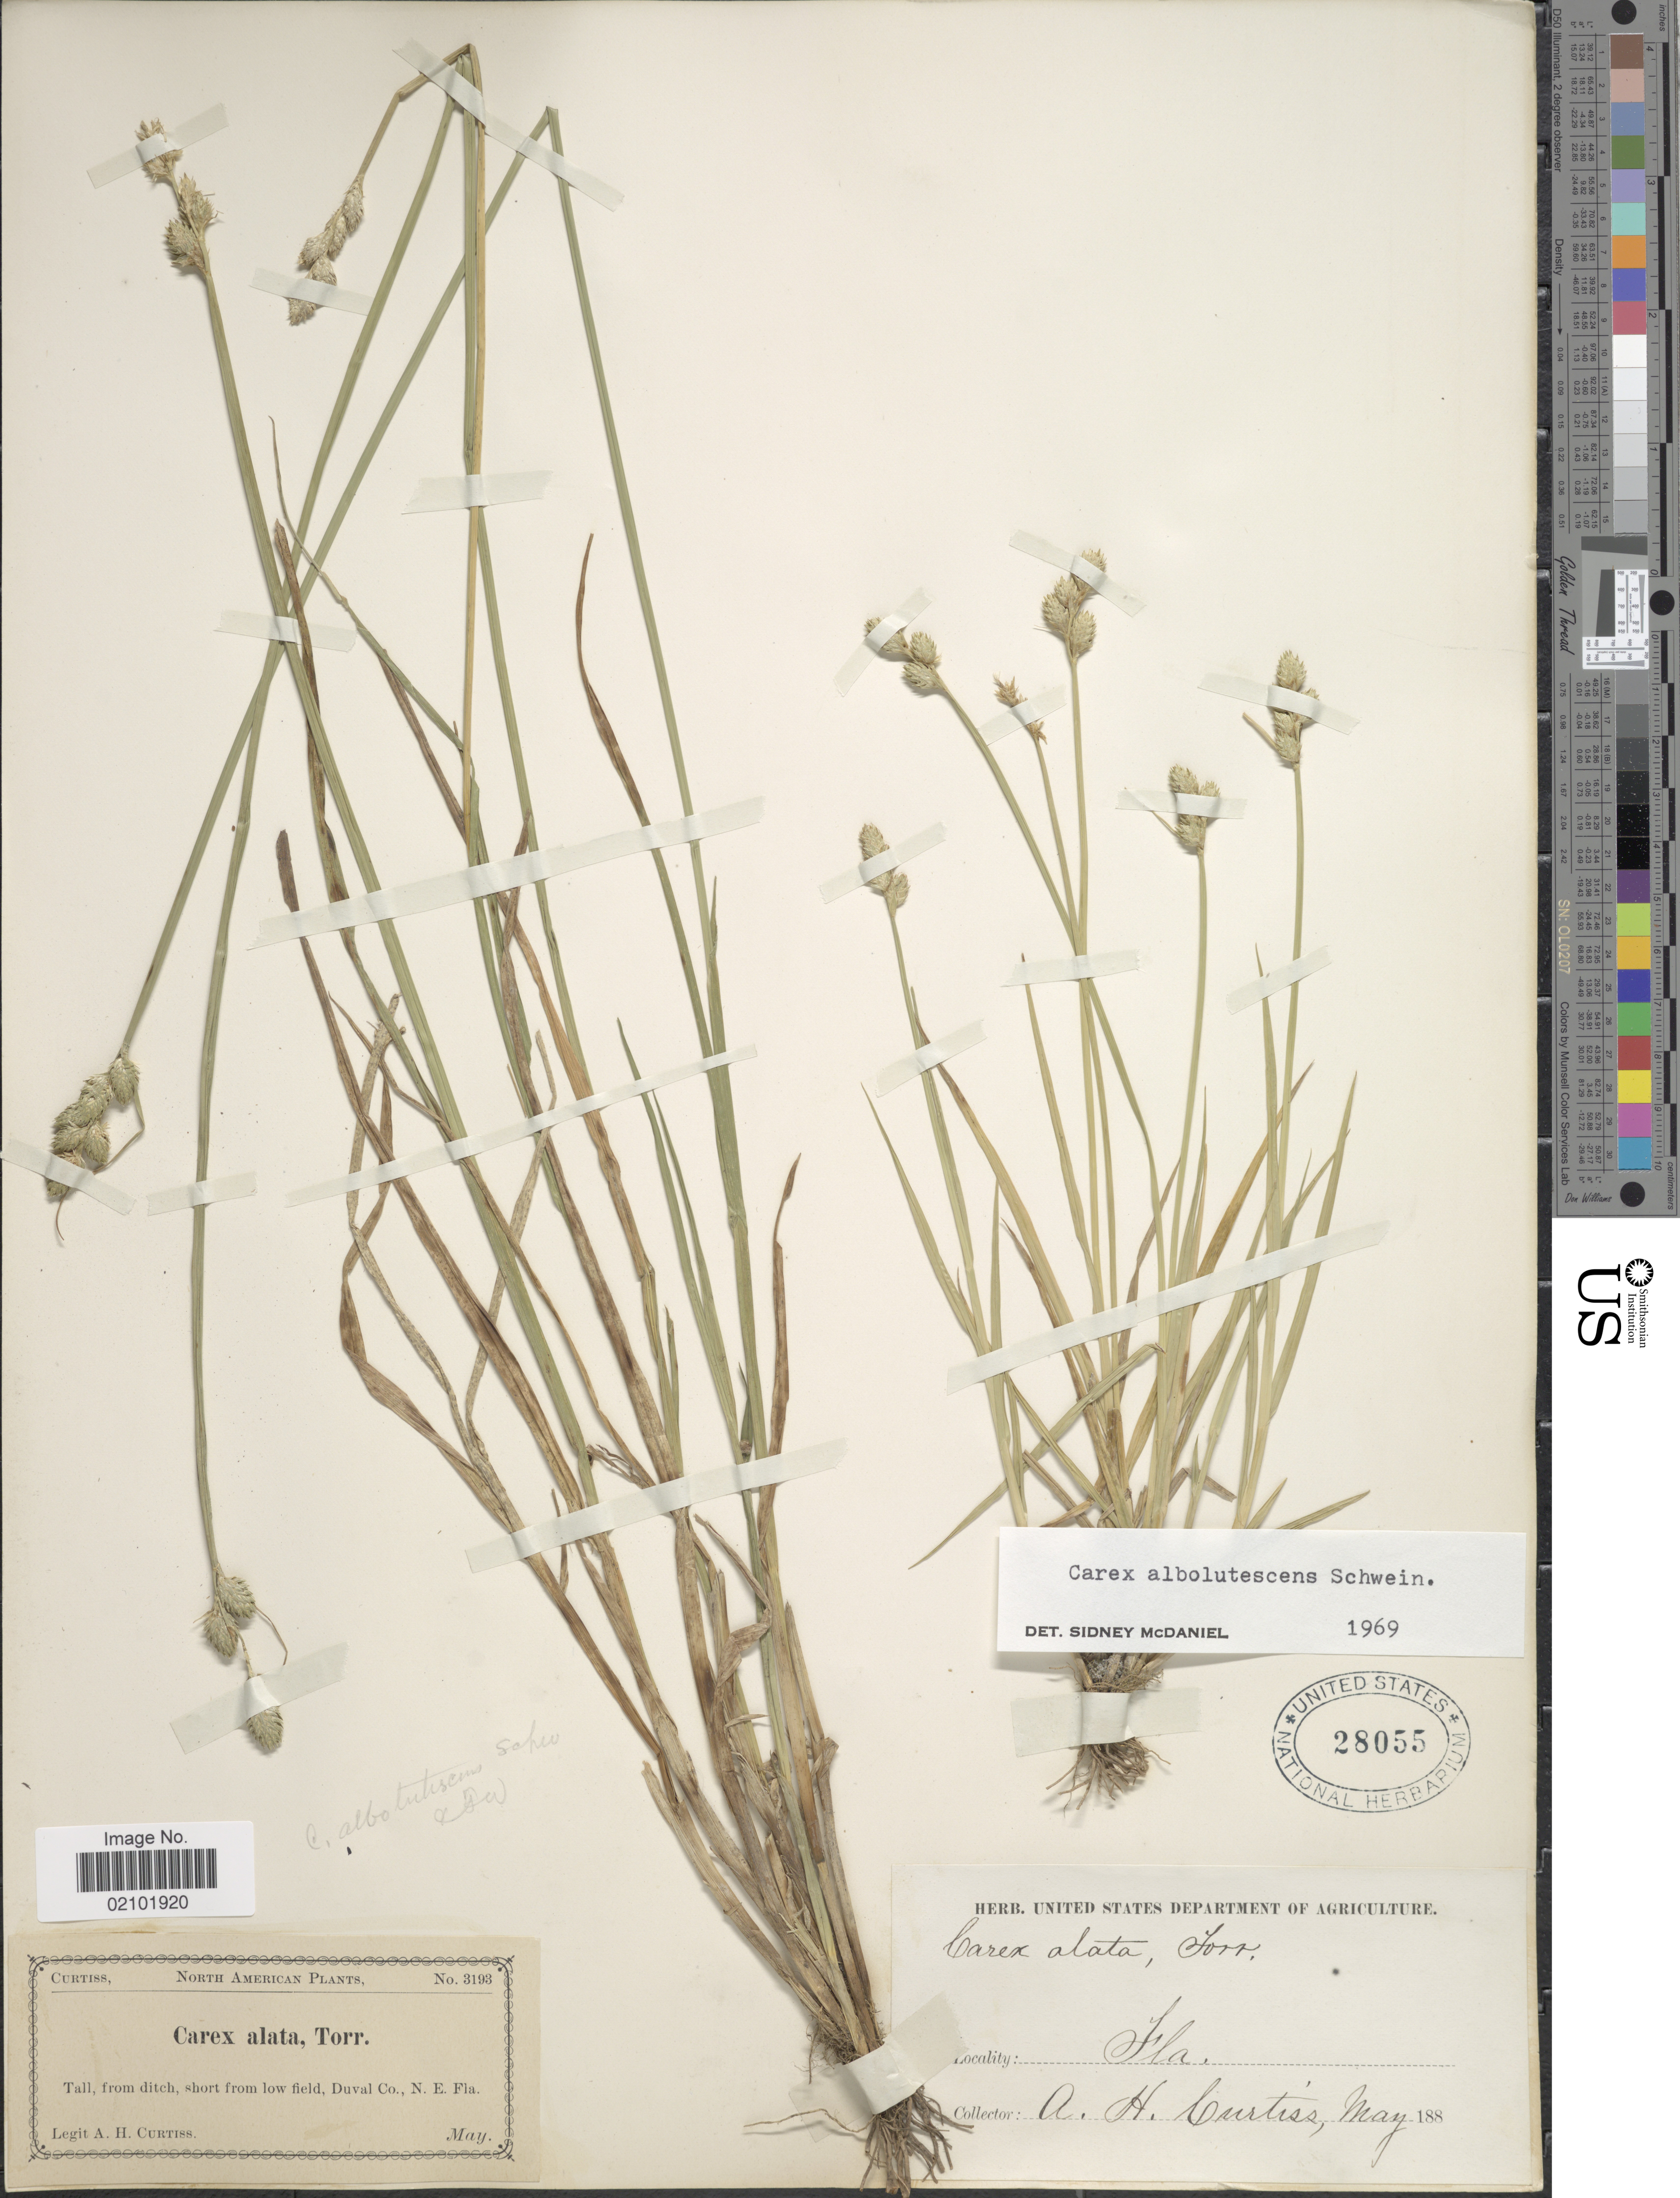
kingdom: Plantae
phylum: Tracheophyta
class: Liliopsida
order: Poales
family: Cyperaceae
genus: Carex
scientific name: Carex albolutescens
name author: Schwein.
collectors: A. H. Curtiss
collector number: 3193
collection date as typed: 188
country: United States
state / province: Florida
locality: Duval Co., N. E. Fla.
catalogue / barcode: US 28055